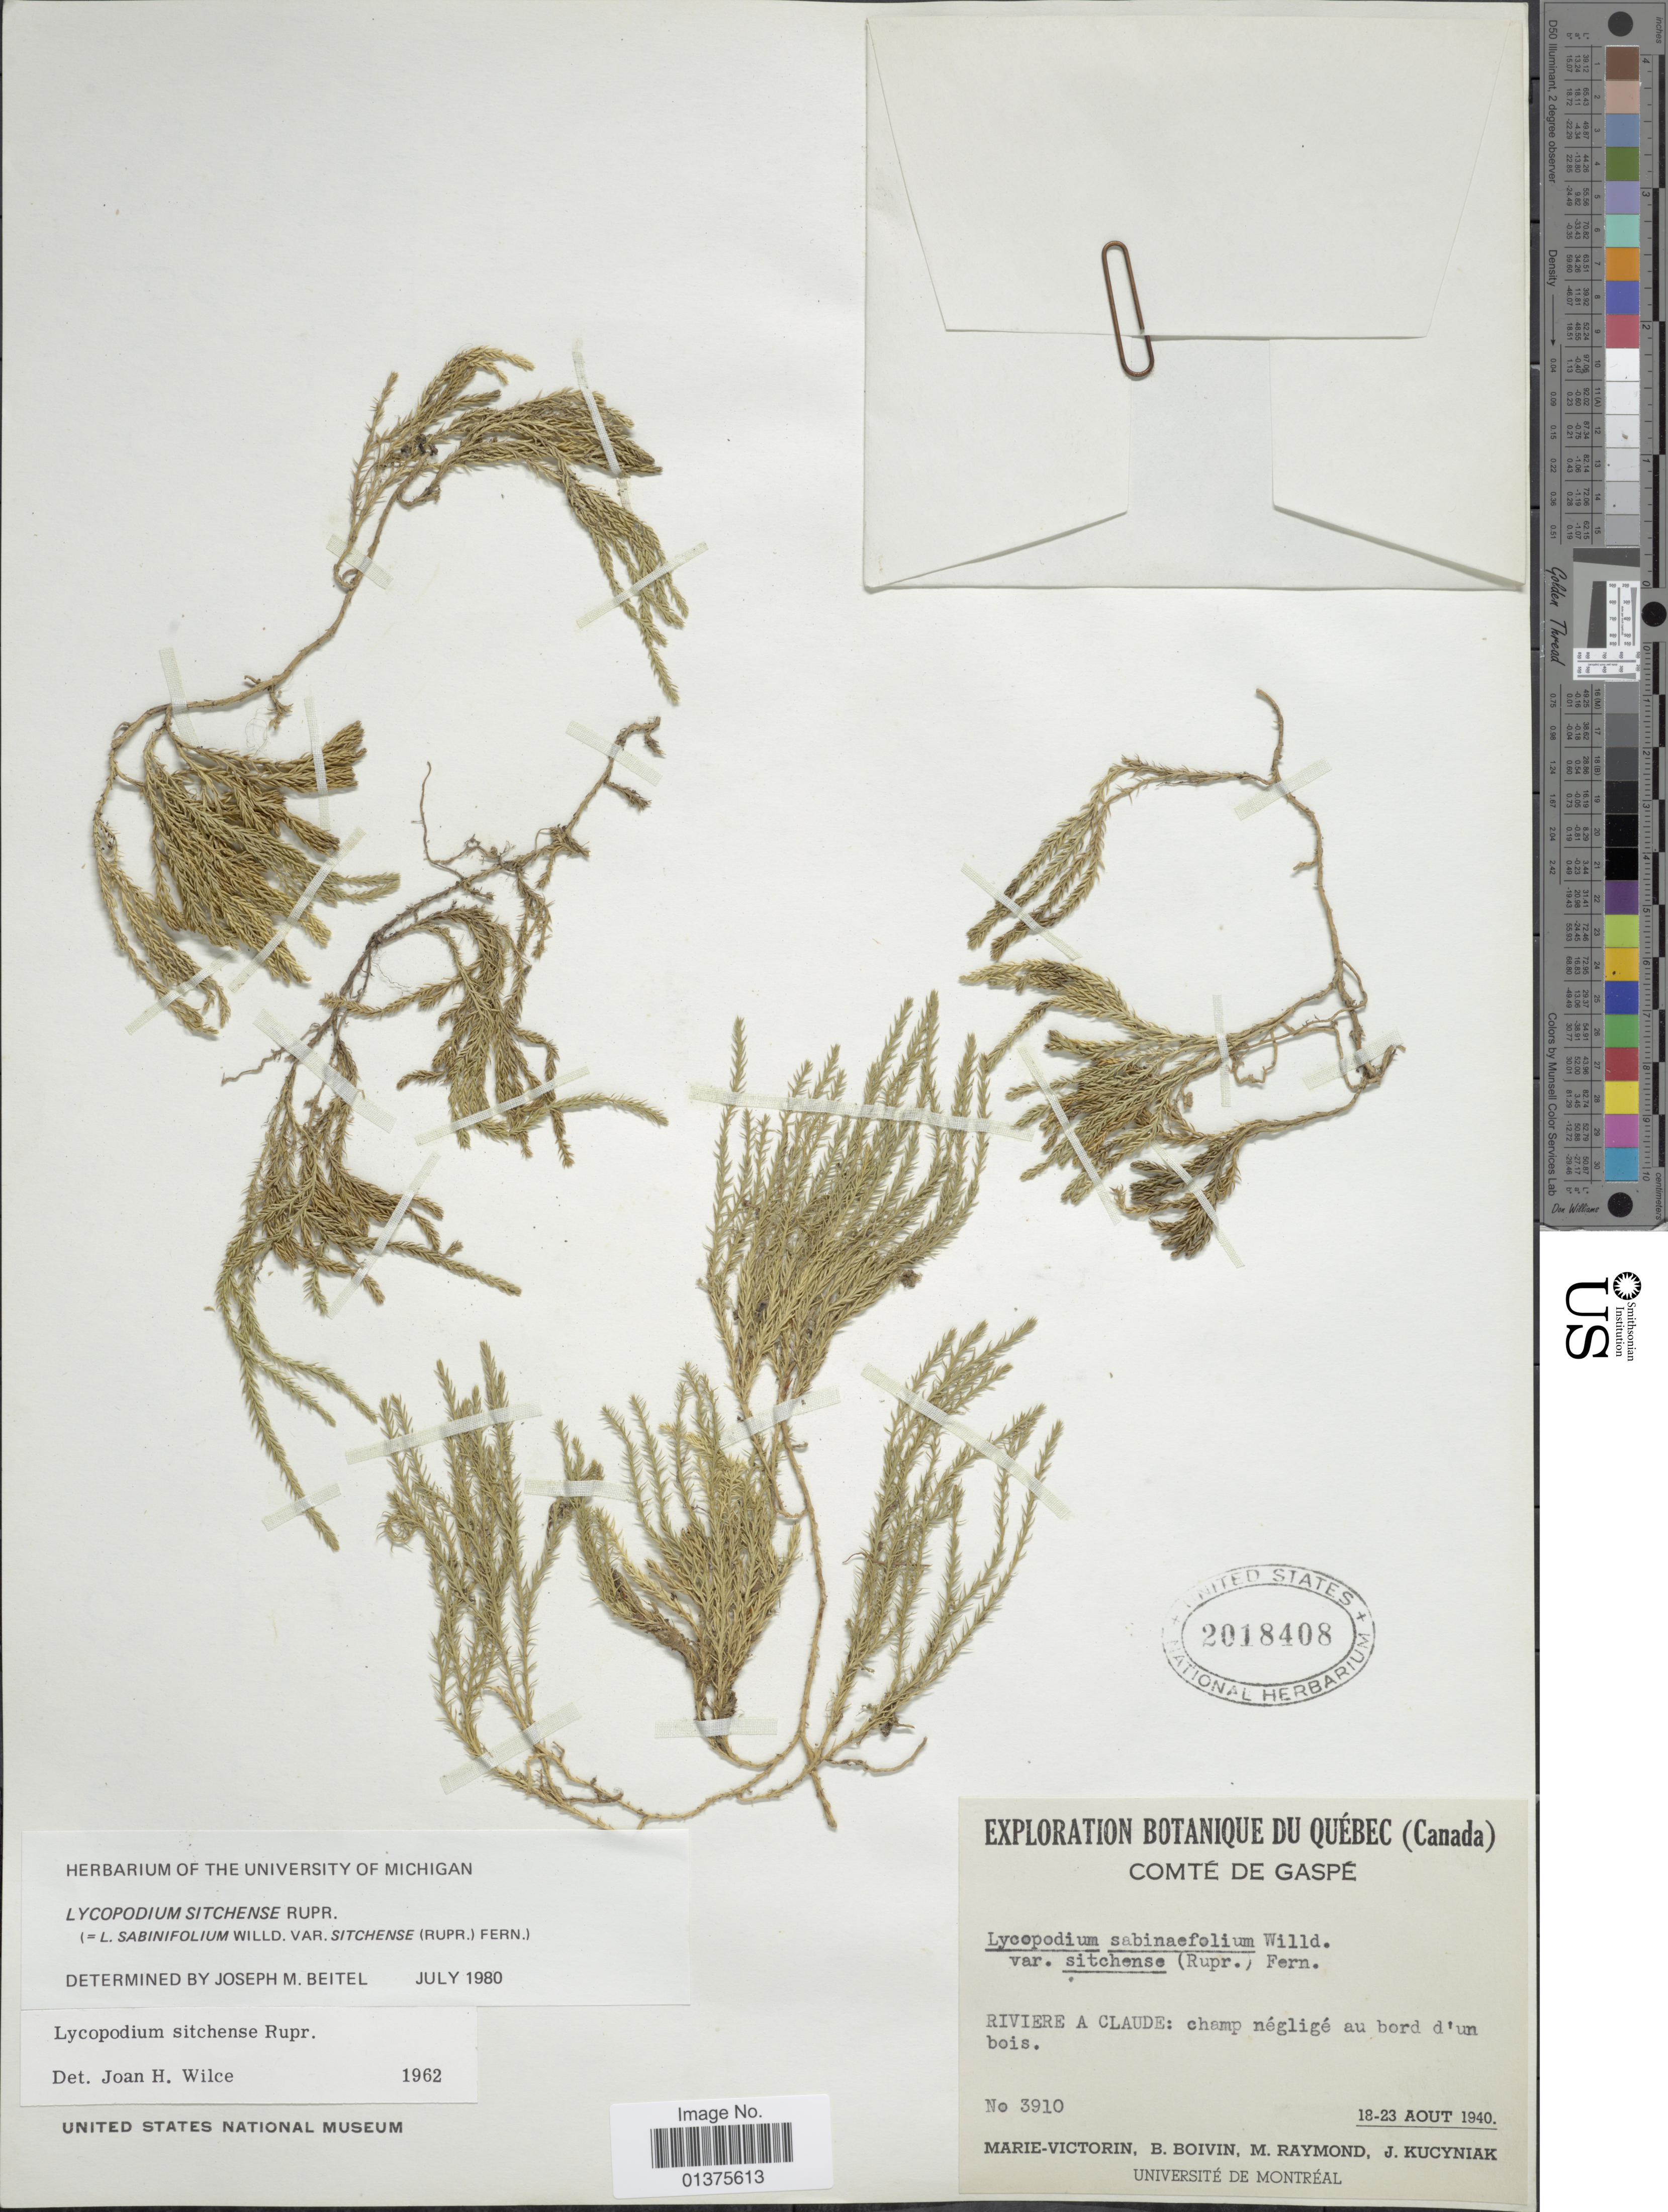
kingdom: Plantae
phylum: Tracheophyta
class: Lycopodiopsida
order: Lycopodiales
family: Lycopodiaceae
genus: Diphasiastrum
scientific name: Diphasiastrum sitchense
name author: (Rupr.) Holub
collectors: -. Marie-Victorin, J. R. B. Boivin, M. Raymond & J. Kucyniak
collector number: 3910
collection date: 1940-08-18/1940-08-23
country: Canada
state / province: Quebec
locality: Comté de Gaspé, riviere a Claude: champ négligé au bord d'un bois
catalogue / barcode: US 2018408